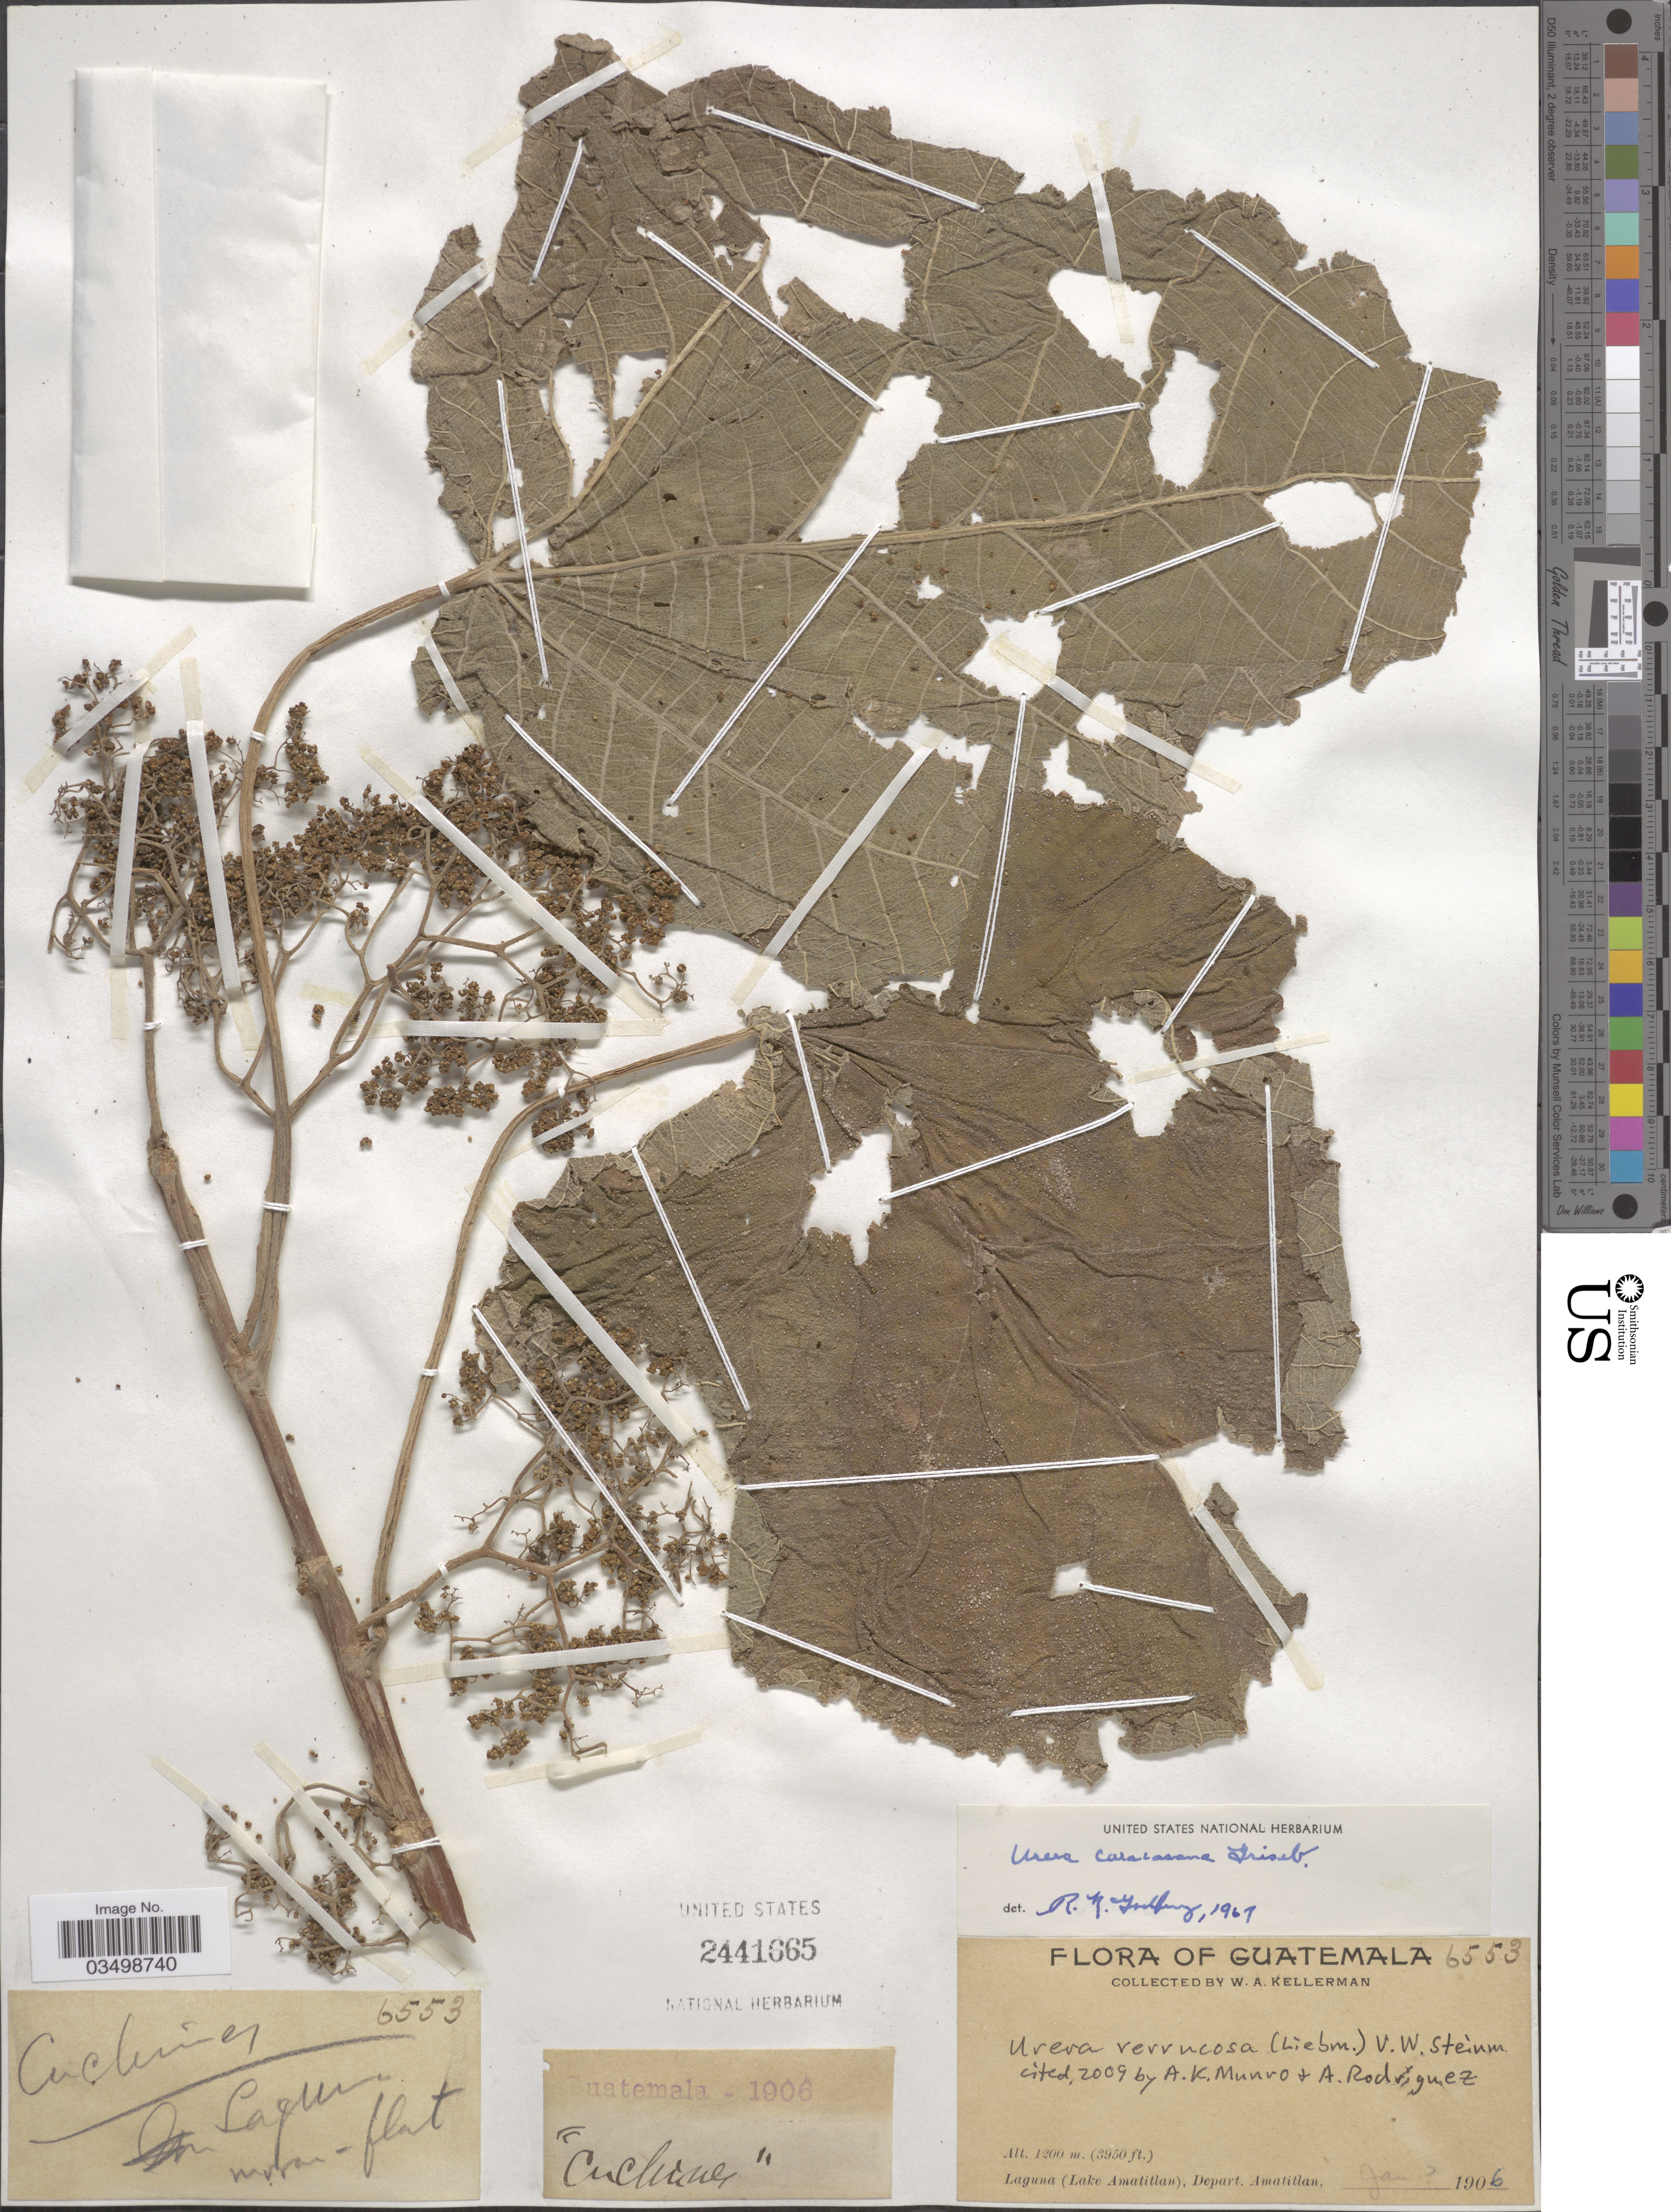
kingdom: Plantae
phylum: Tracheophyta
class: Magnoliopsida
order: Rosales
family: Urticaceae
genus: Urera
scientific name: Urera verrucosa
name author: (Liebm.) V.W. Steinm.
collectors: W. Kellerman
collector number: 6553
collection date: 1906-01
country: Guatemala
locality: Laguna (Lake Amatitlan), Depart. Amatitlan.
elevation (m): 1200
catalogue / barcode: US 2441665